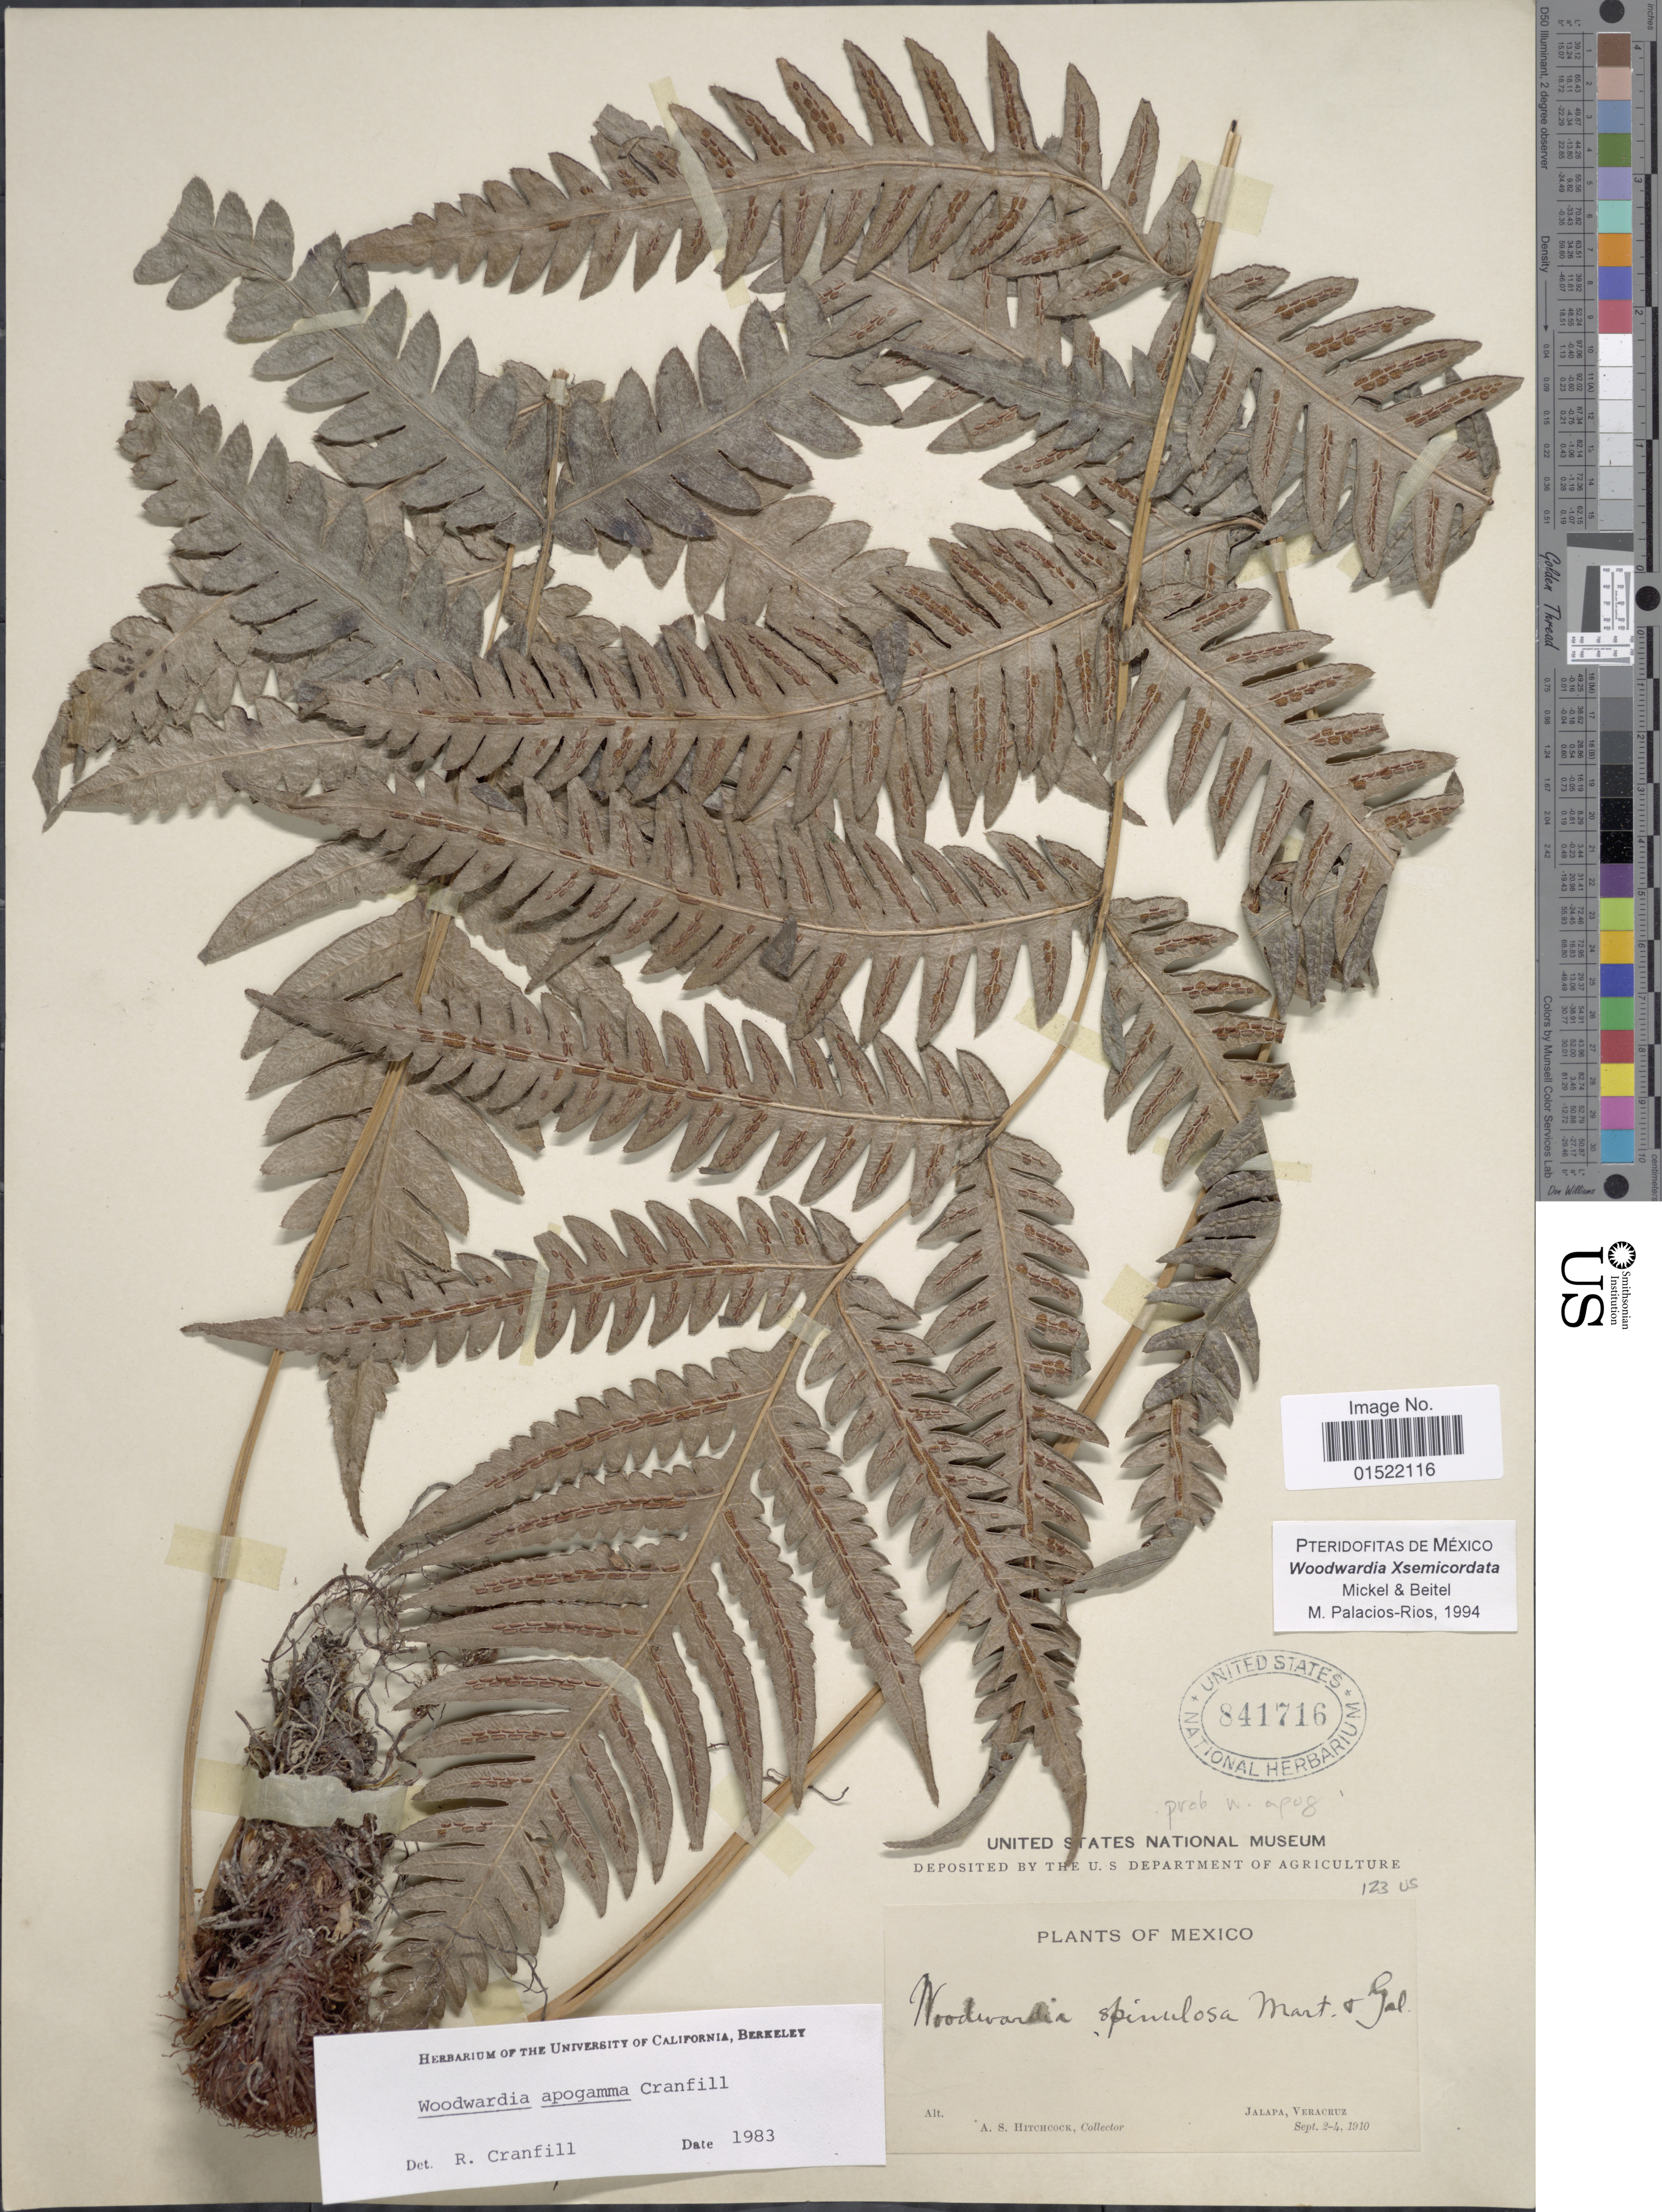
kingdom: Plantae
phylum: Tracheophyta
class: Polypodiopsida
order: Polypodiales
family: Blechnaceae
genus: Woodwardia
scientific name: Woodwardia apogama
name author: Cranfill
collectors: A. S. Hitchcock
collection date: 1910-09-02/1910-09-04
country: Mexico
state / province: Veracruz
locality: Jalapa, VeraCruz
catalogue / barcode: US 841716